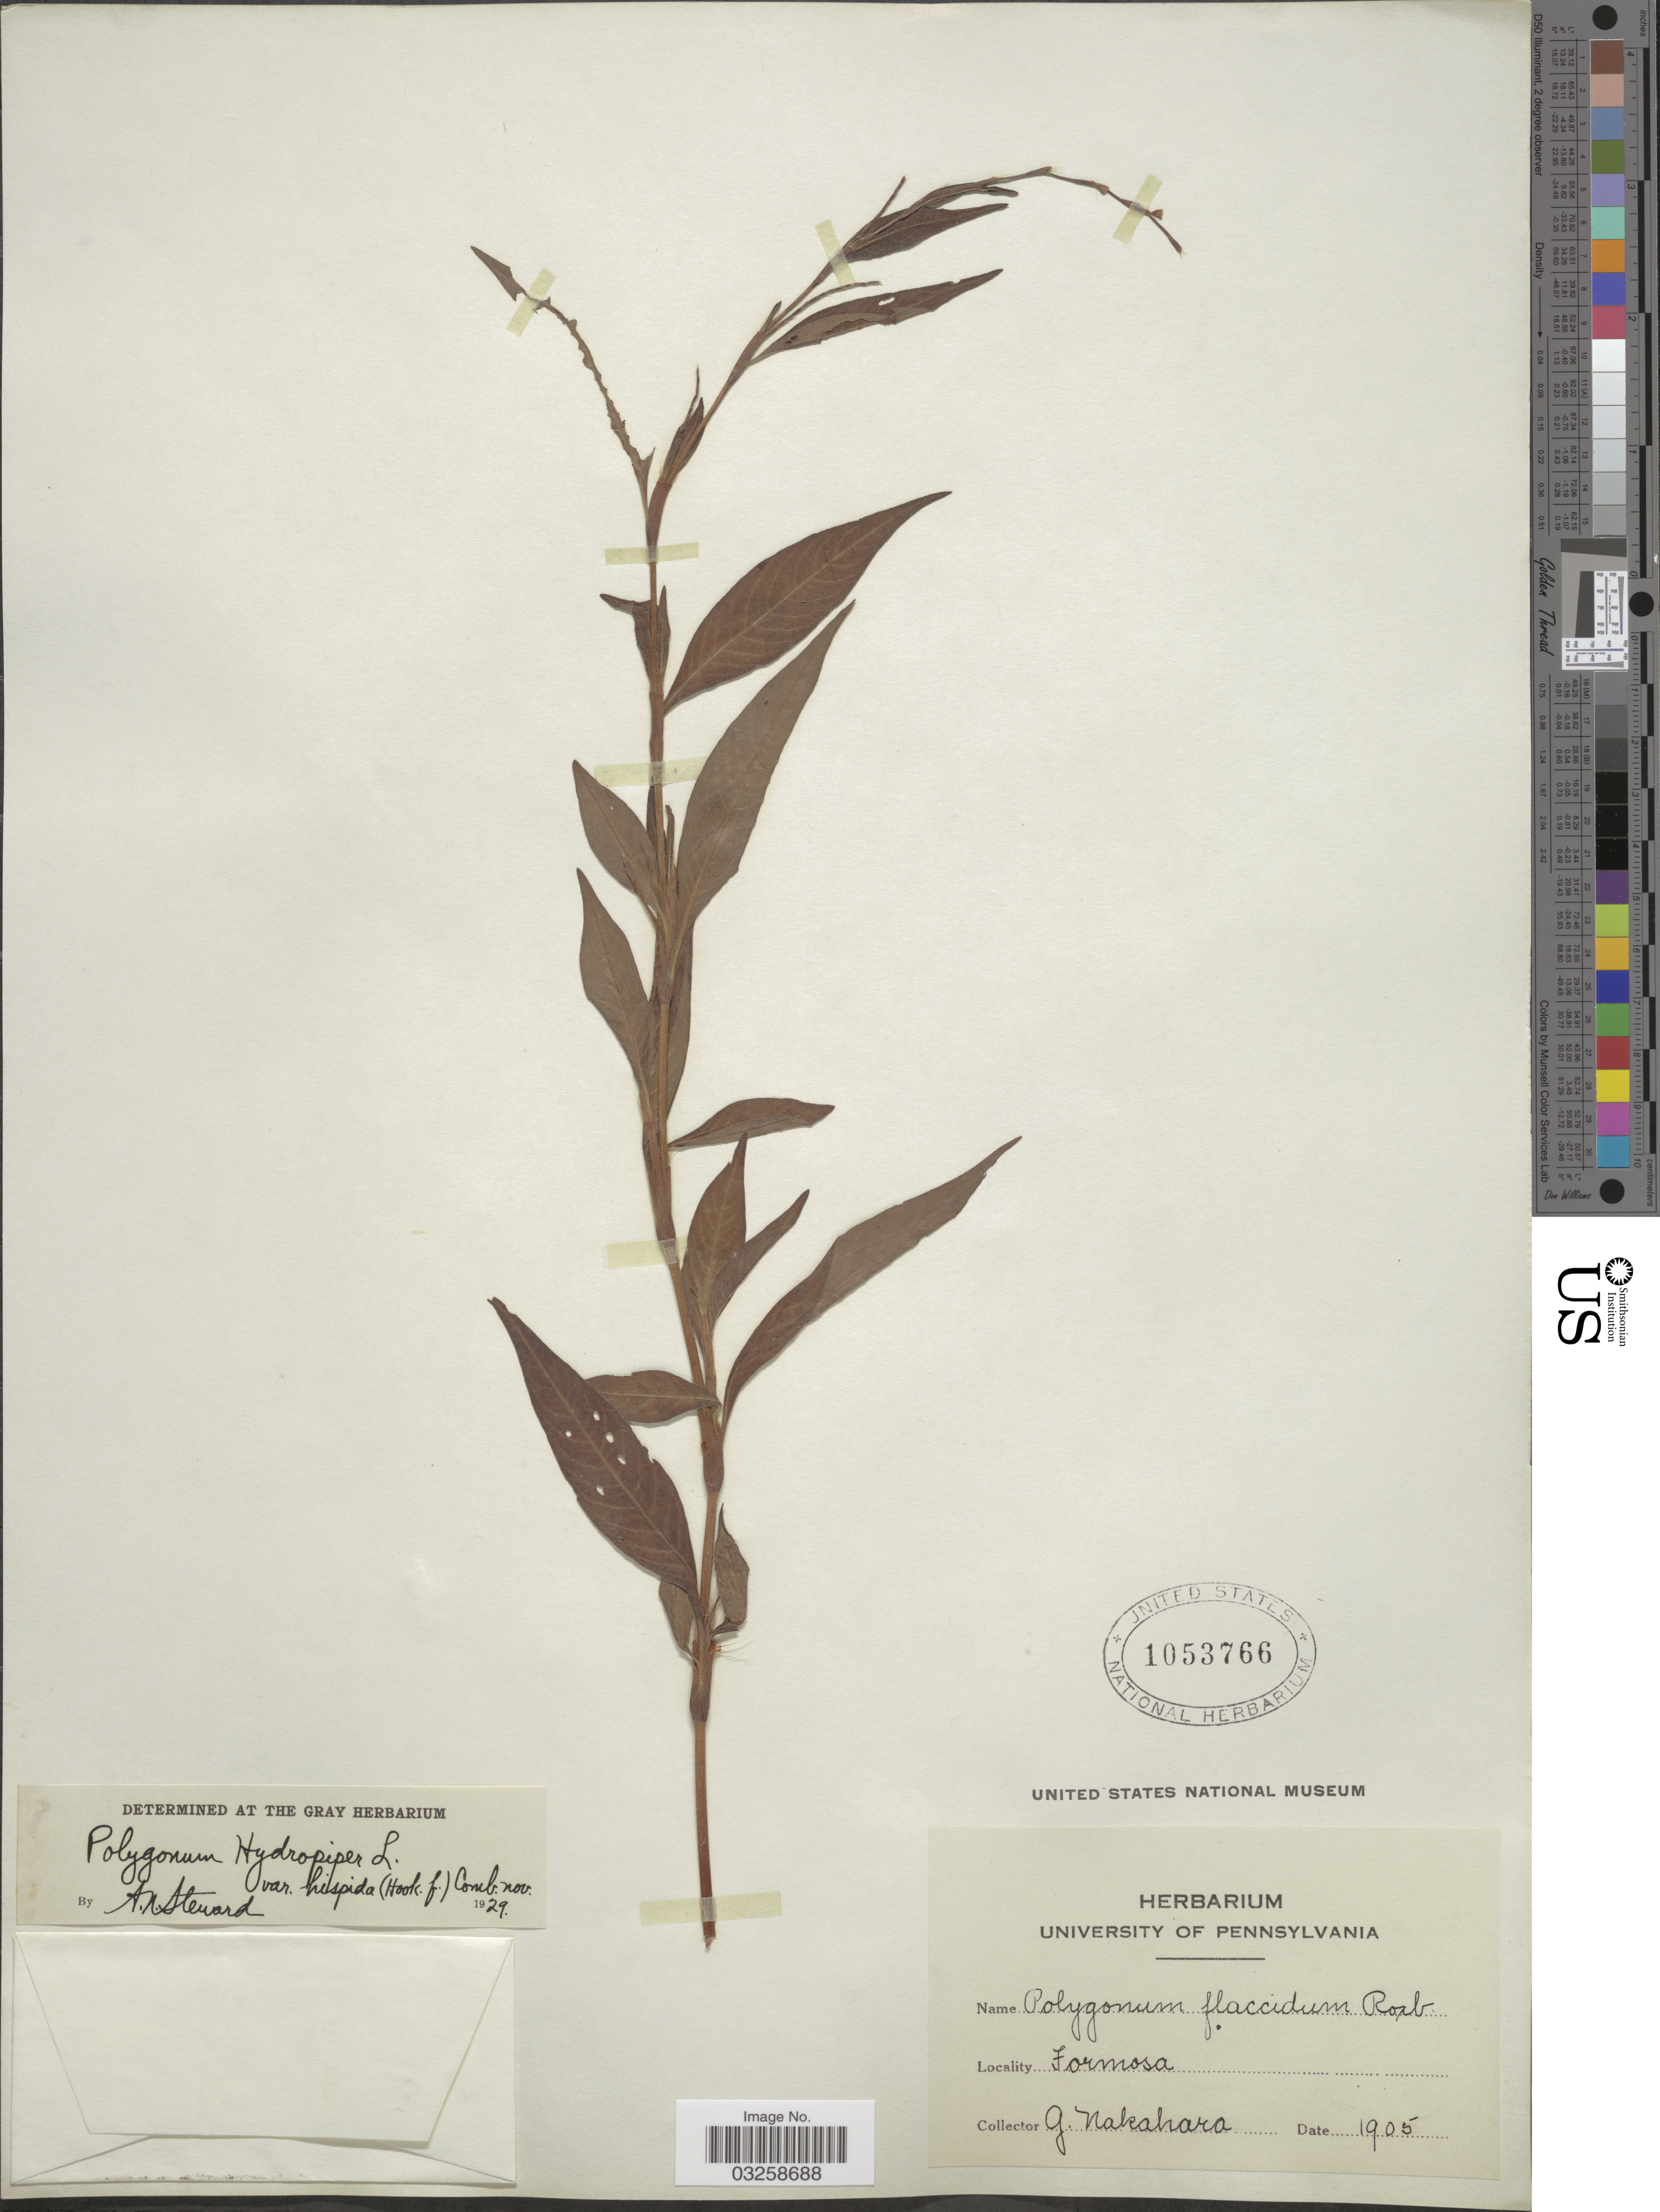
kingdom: Plantae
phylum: Tracheophyta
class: Magnoliopsida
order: Caryophyllales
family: Polygonaceae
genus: Polygonum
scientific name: Polygonum hydropiper var. hispidum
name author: (Hook. f.) Steward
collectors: G. Nakahara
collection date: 1905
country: Taiwan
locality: Formosa.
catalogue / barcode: US 1053766